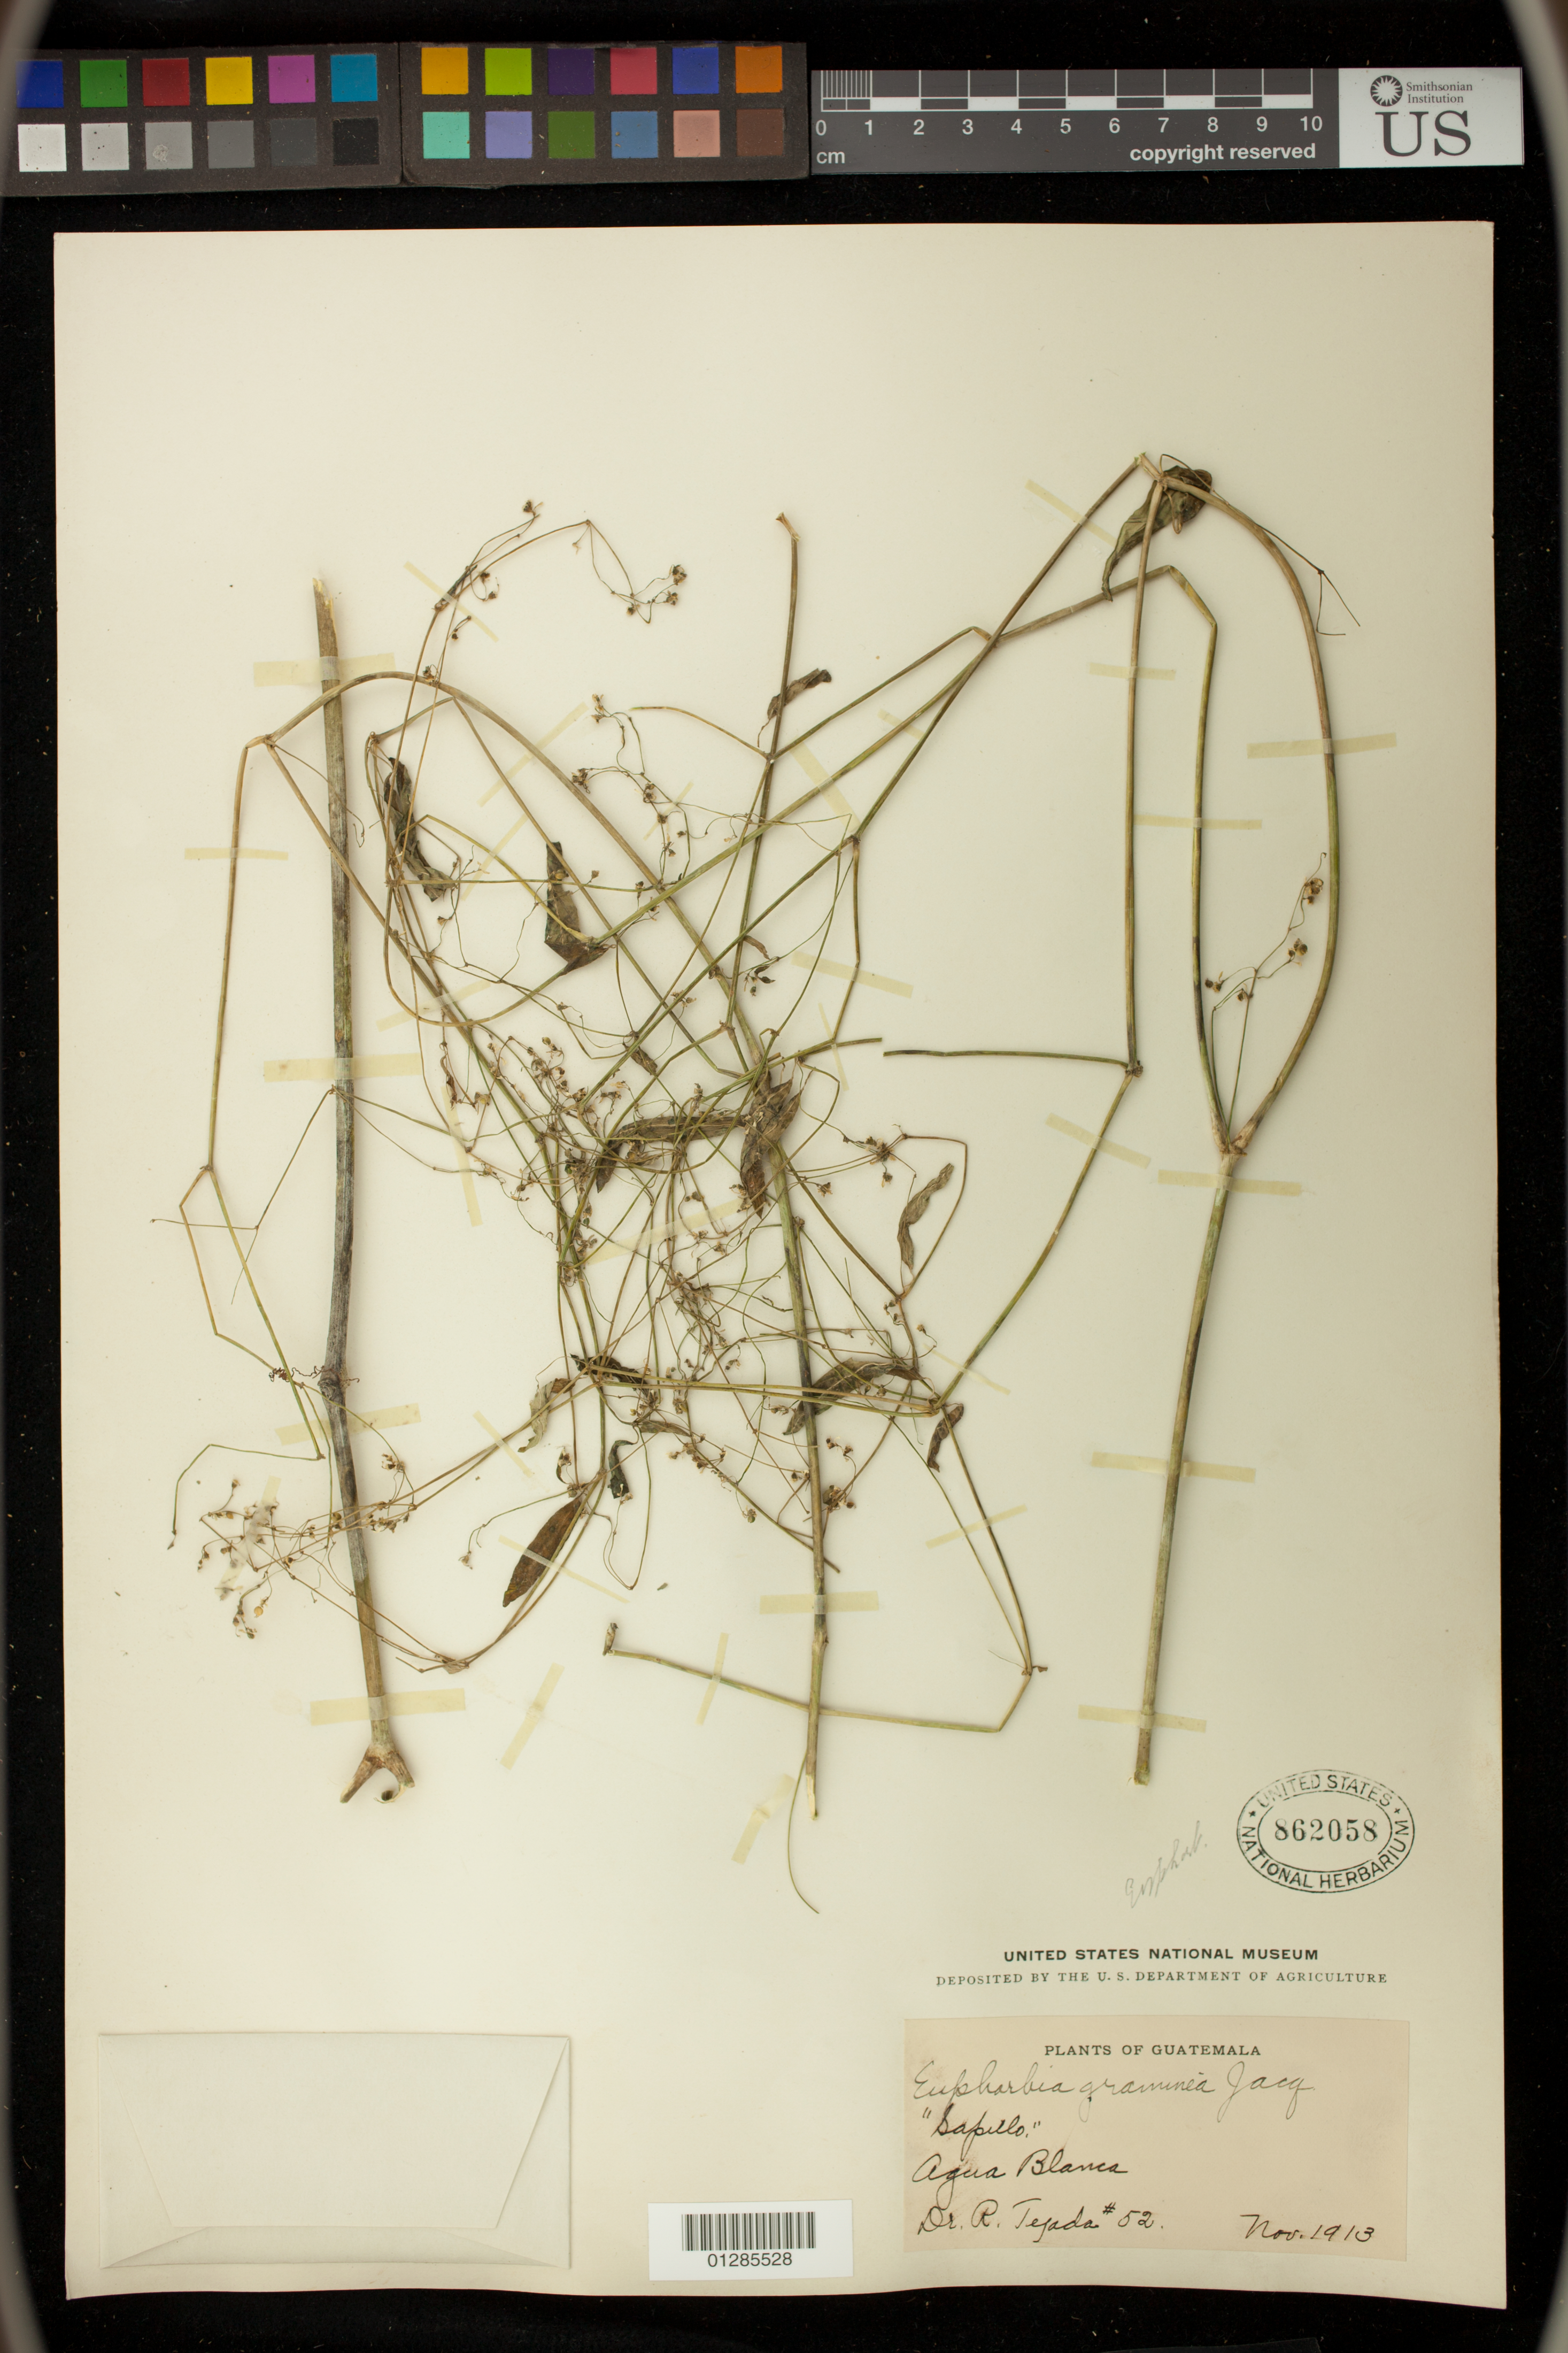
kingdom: Plantae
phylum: Tracheophyta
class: Magnoliopsida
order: Malpighiales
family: Euphorbiaceae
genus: Euphorbia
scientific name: Euphorbia graminea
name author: Jacq.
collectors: R. Tejada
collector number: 52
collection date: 1913-11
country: Guatemala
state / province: Jutiapa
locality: Agua Blanca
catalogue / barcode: US 862058